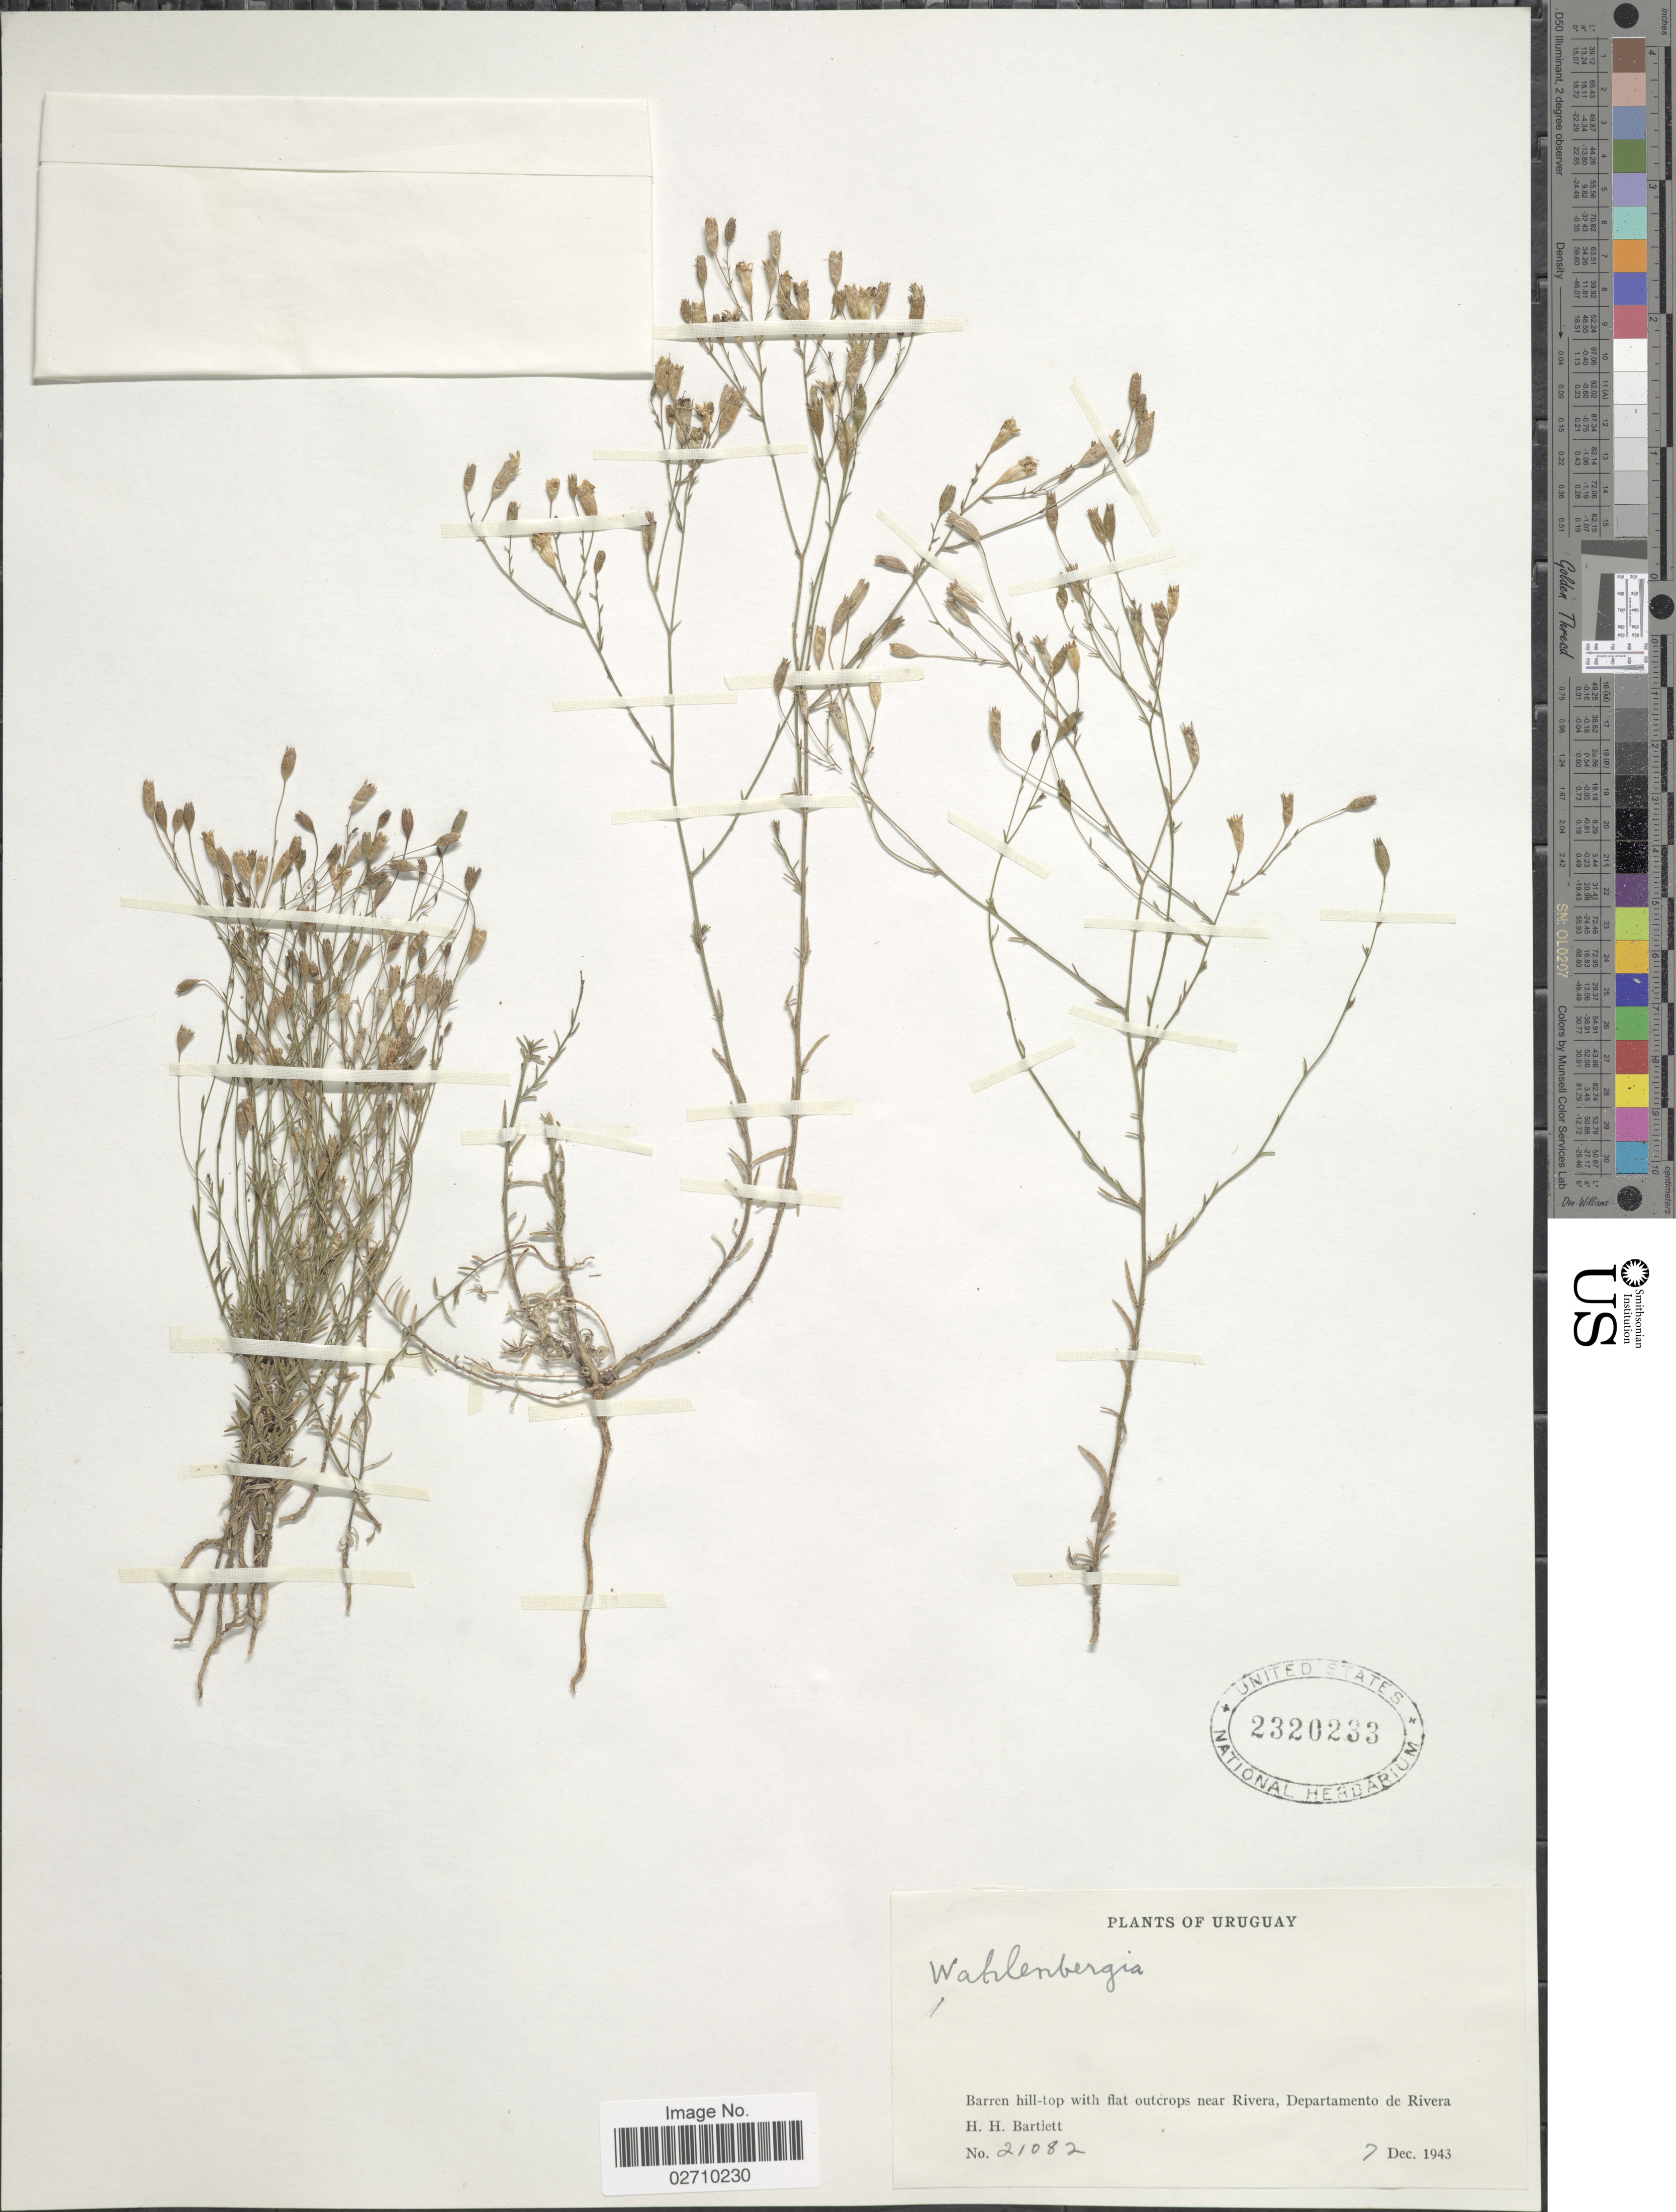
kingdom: Plantae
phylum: Tracheophyta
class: Magnoliopsida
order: Asterales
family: Campanulaceae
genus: Wahlenbergia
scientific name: Wahlenbergia sp.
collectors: H. H. Bartlett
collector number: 21082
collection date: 1943-12-07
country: Uruguay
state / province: Rivera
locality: Barren hill-top with flat outcrops near Rivera, Departamento de Rivera.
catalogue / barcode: US 2320233